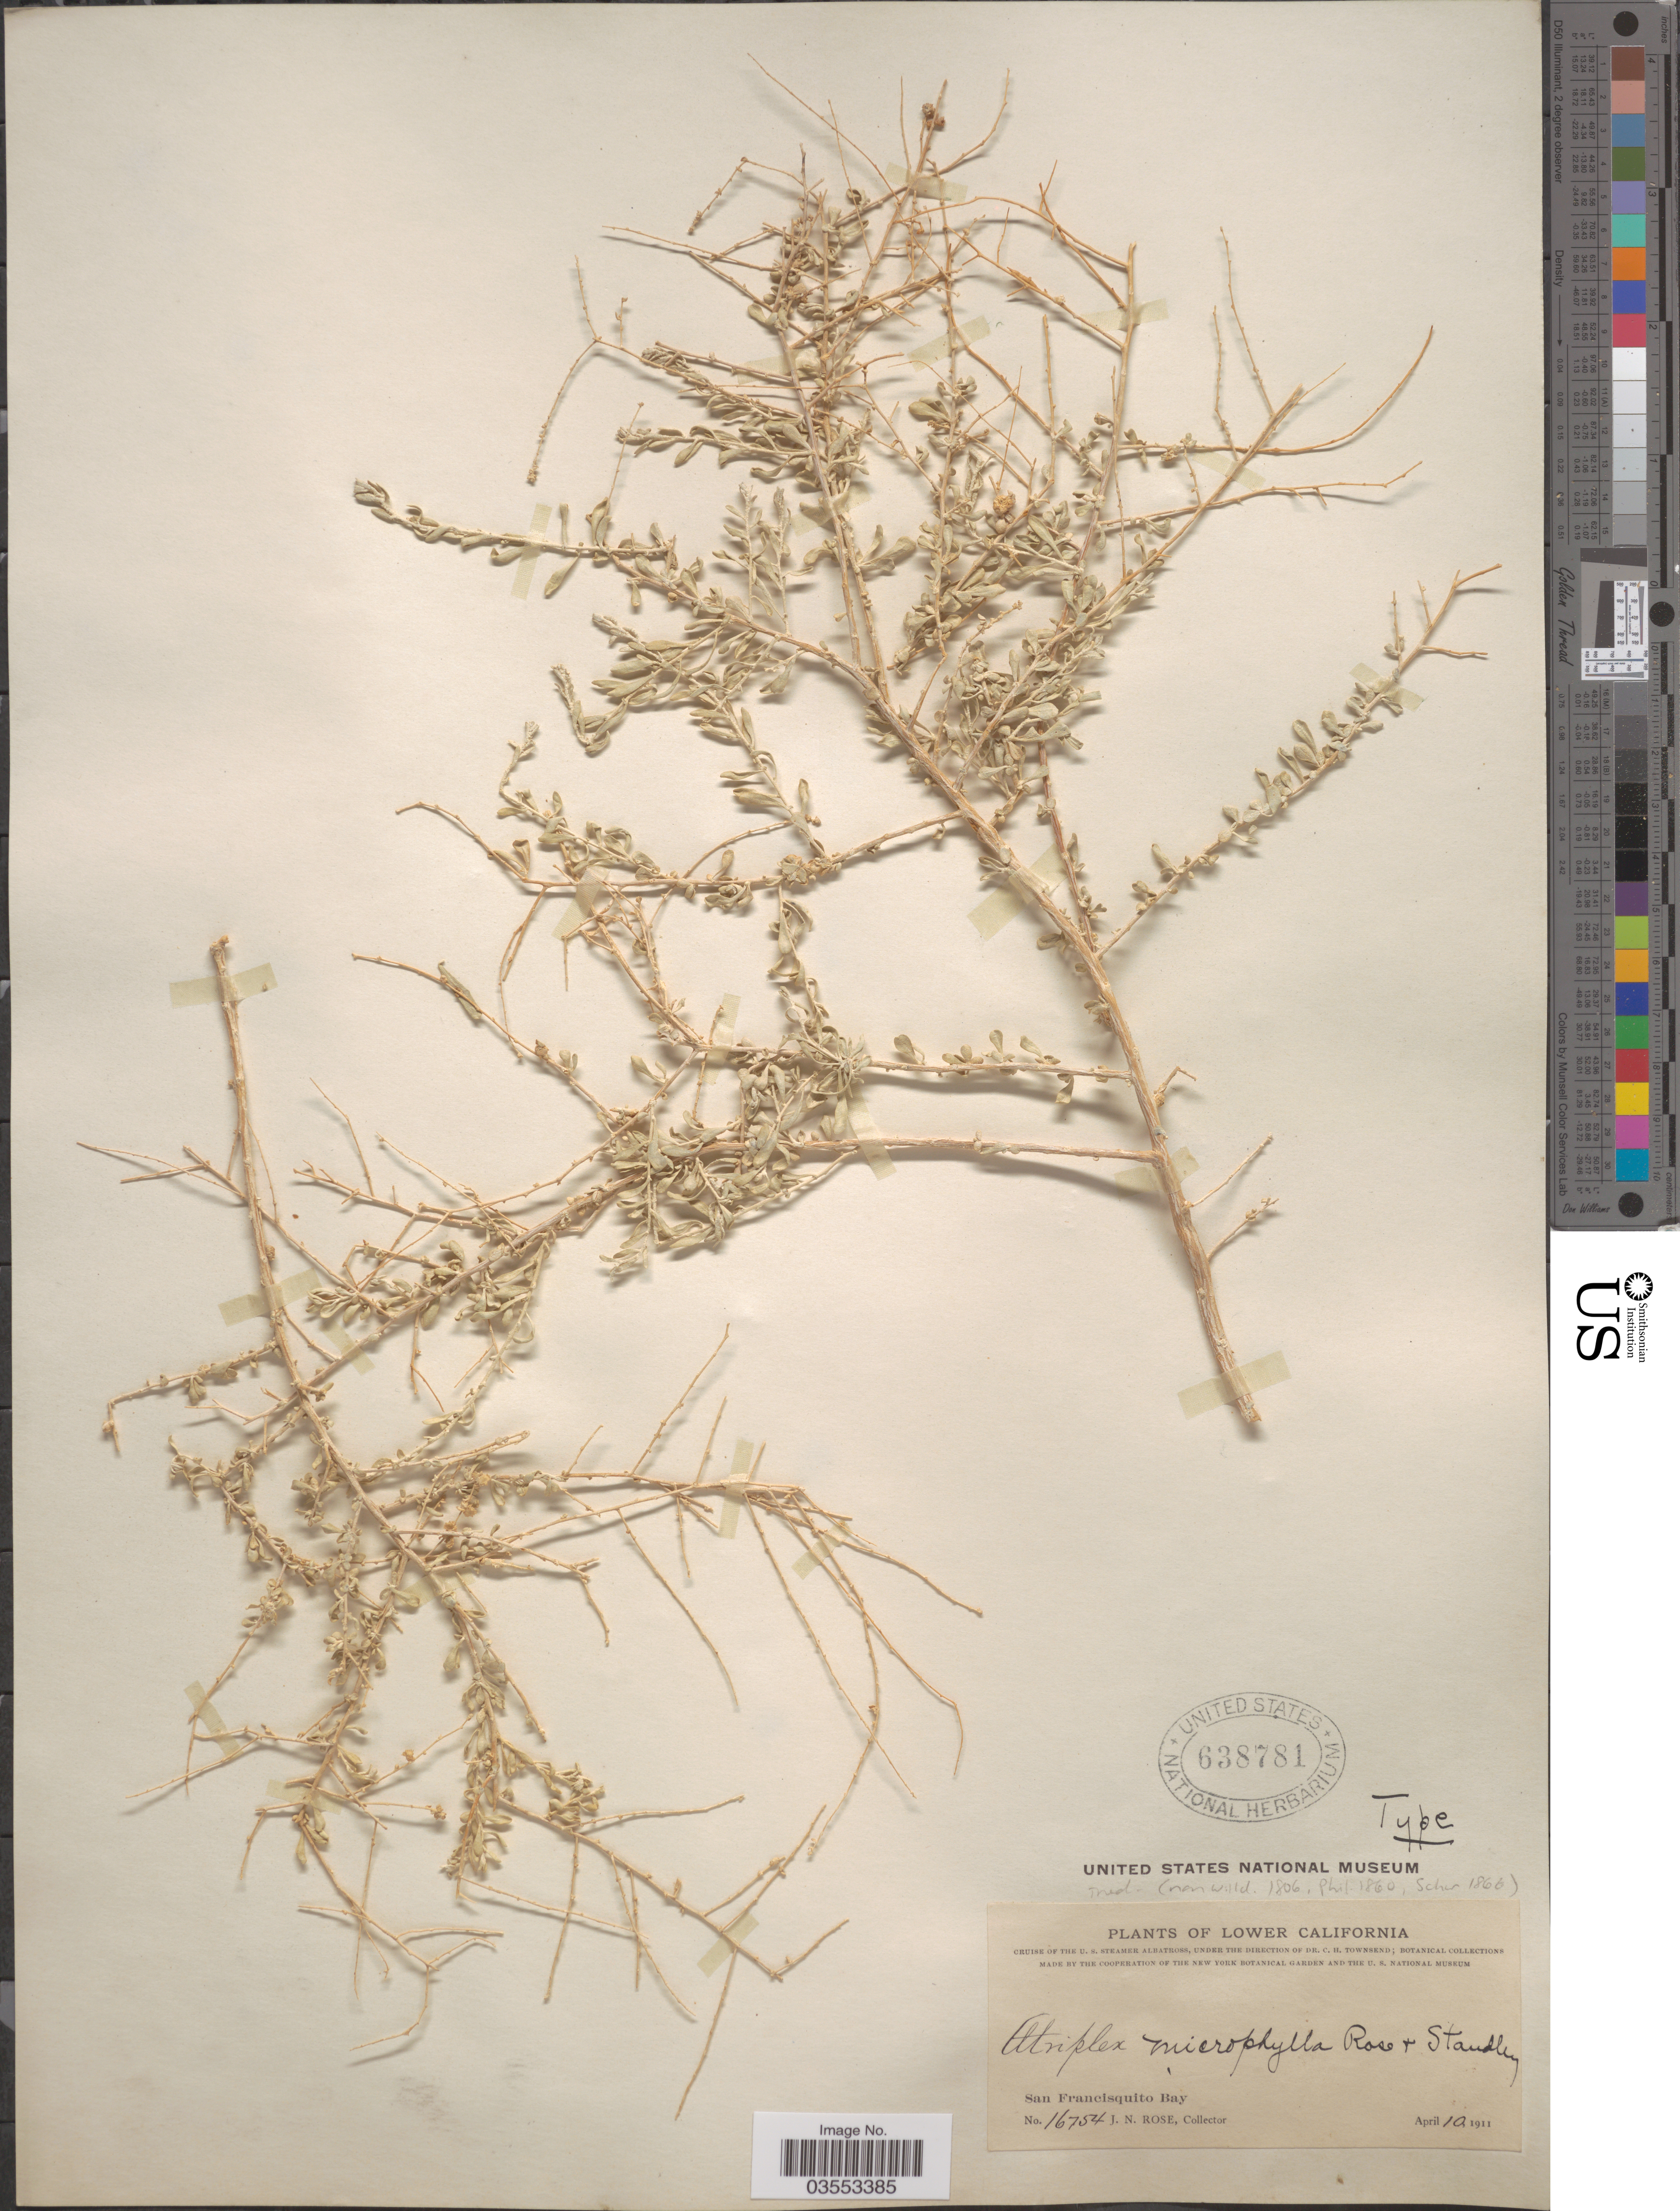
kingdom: Plantae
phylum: Tracheophyta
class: Magnoliopsida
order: Caryophyllales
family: Amaranthaceae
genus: Atriplex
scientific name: Atriplex polycarpa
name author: (Torr.) S. Watson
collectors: J. N. Rose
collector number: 16754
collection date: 1911-04-10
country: Mexico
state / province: Baja California Norte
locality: Lower California. San Francisquito Bay.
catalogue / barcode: US 638781